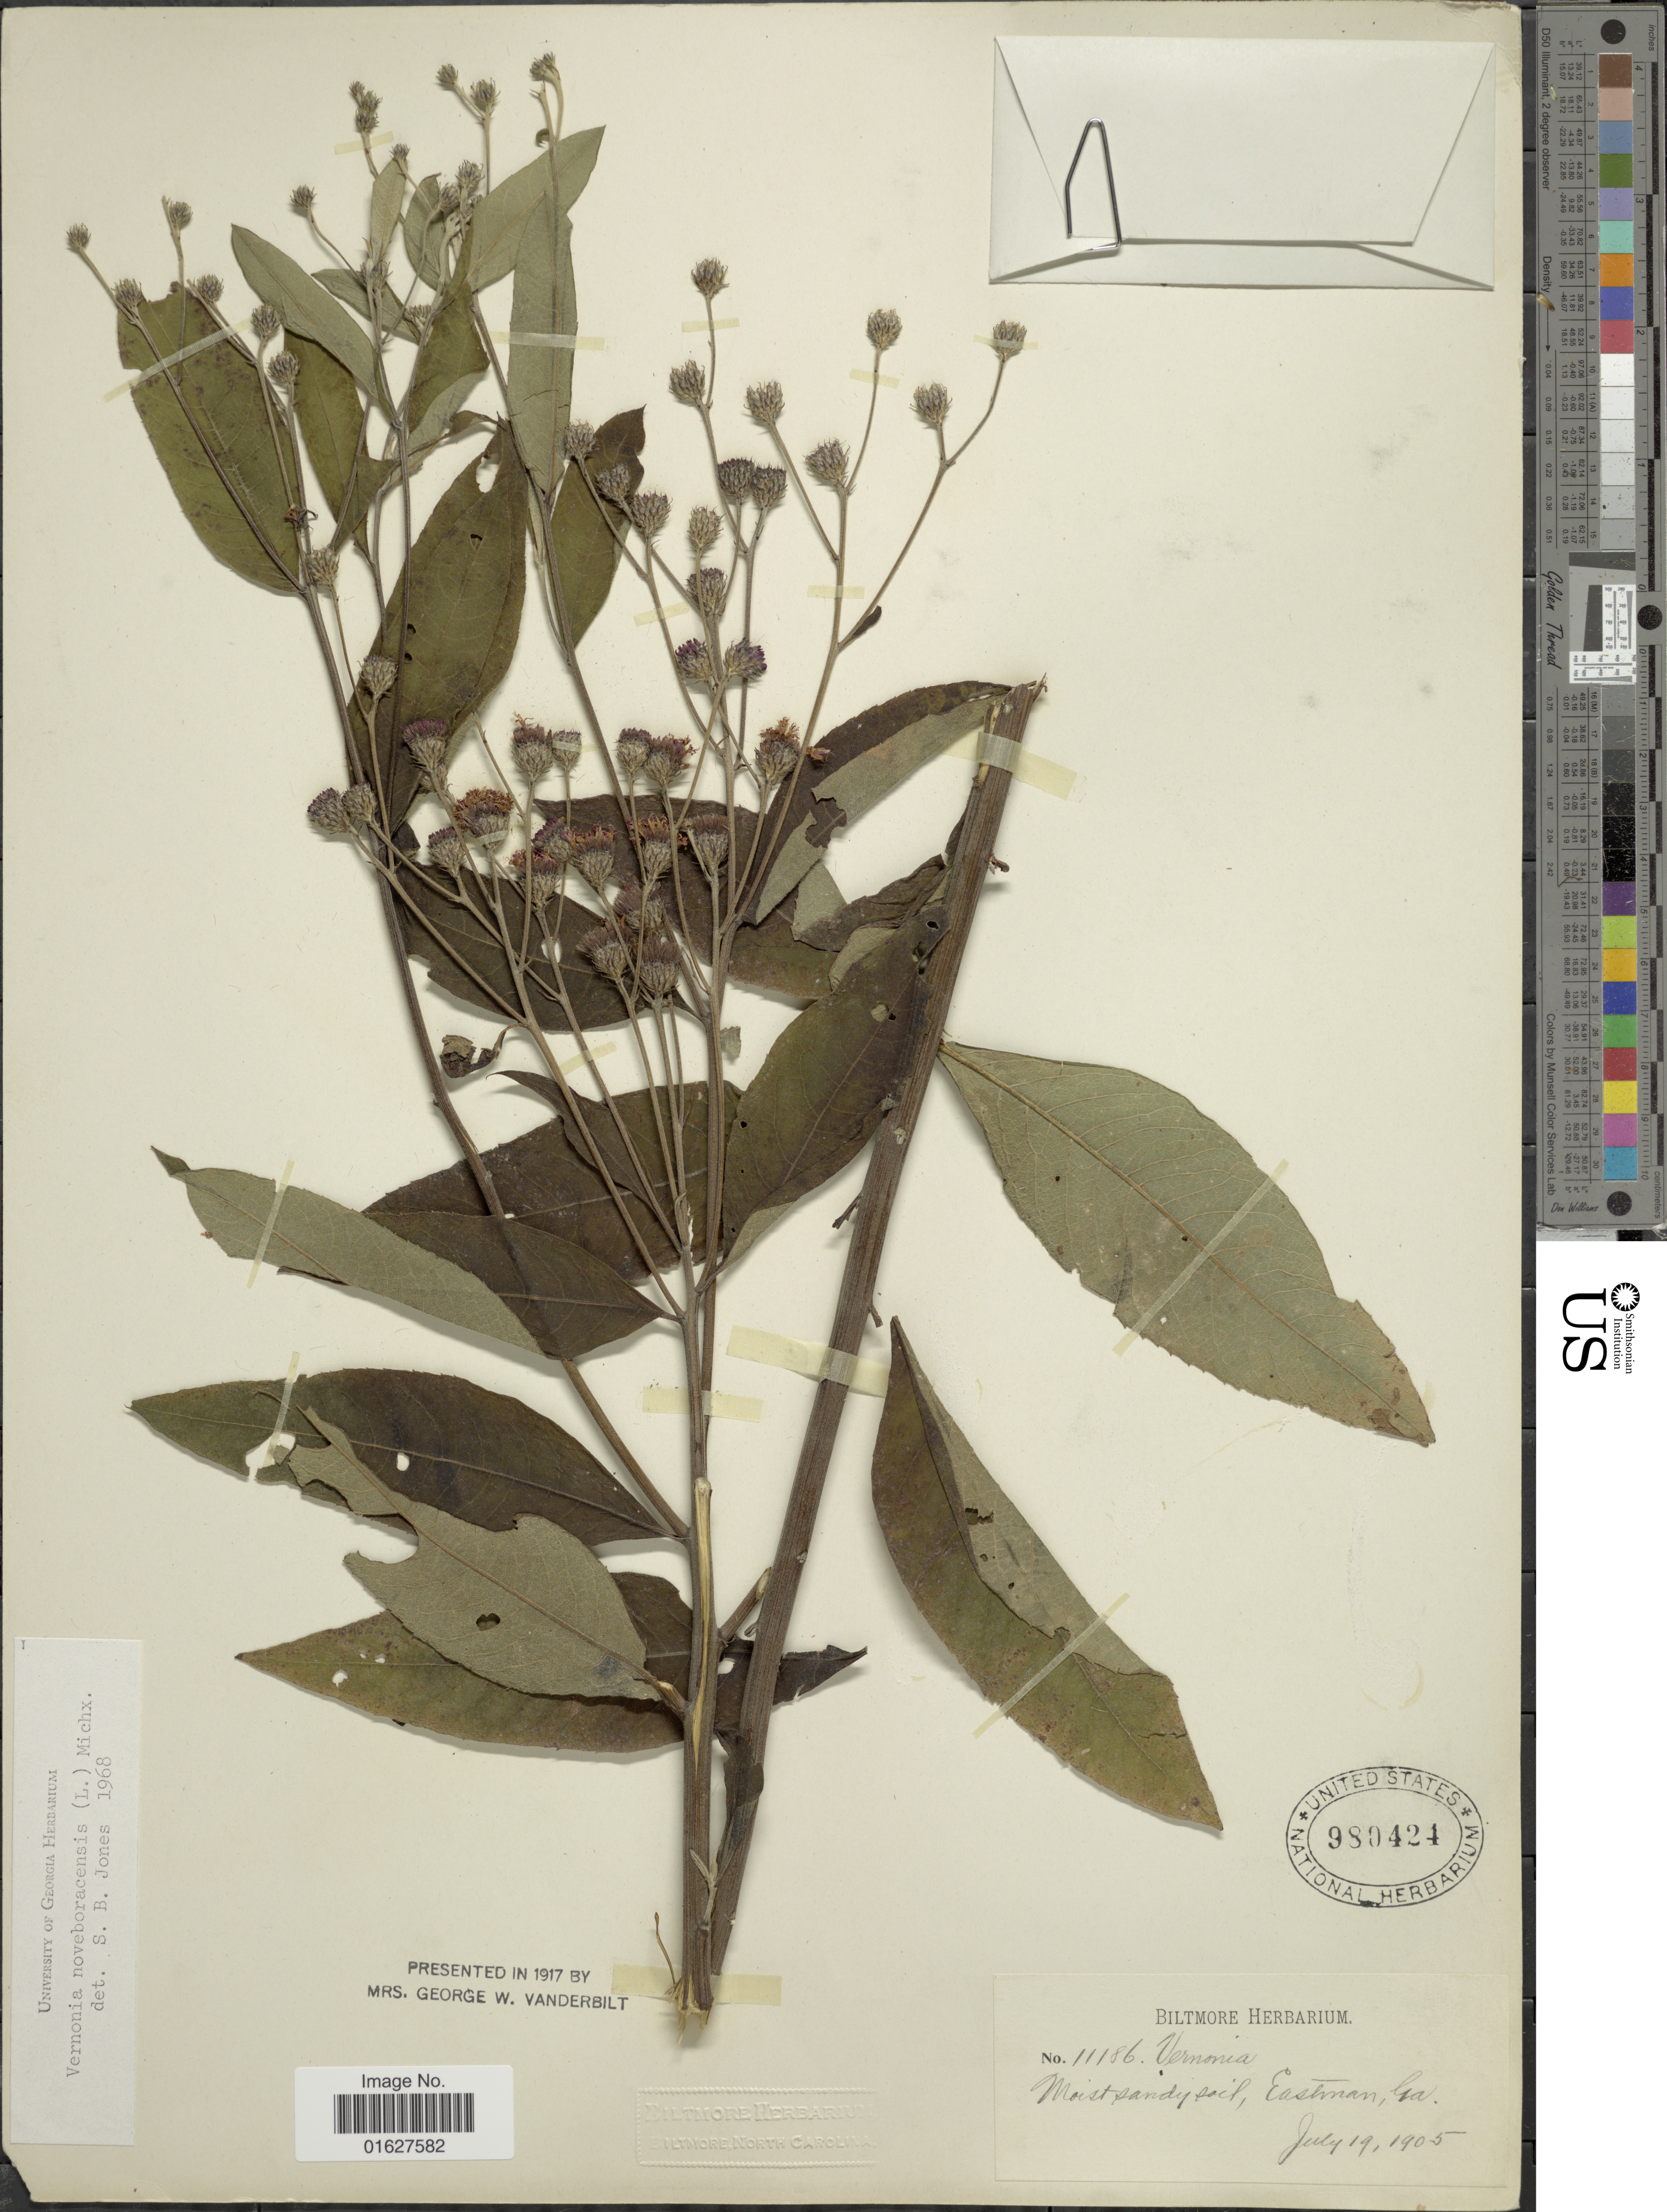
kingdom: Plantae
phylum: Tracheophyta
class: Magnoliopsida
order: Asterales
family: Asteraceae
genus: Vernonia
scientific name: Vernonia noveboracensis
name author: (L.) Michx.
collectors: ex herb. Biltmore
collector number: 11186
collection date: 1905-07-19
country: United States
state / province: Georgia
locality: Moist sandy soil. Eastman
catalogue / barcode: US 980424